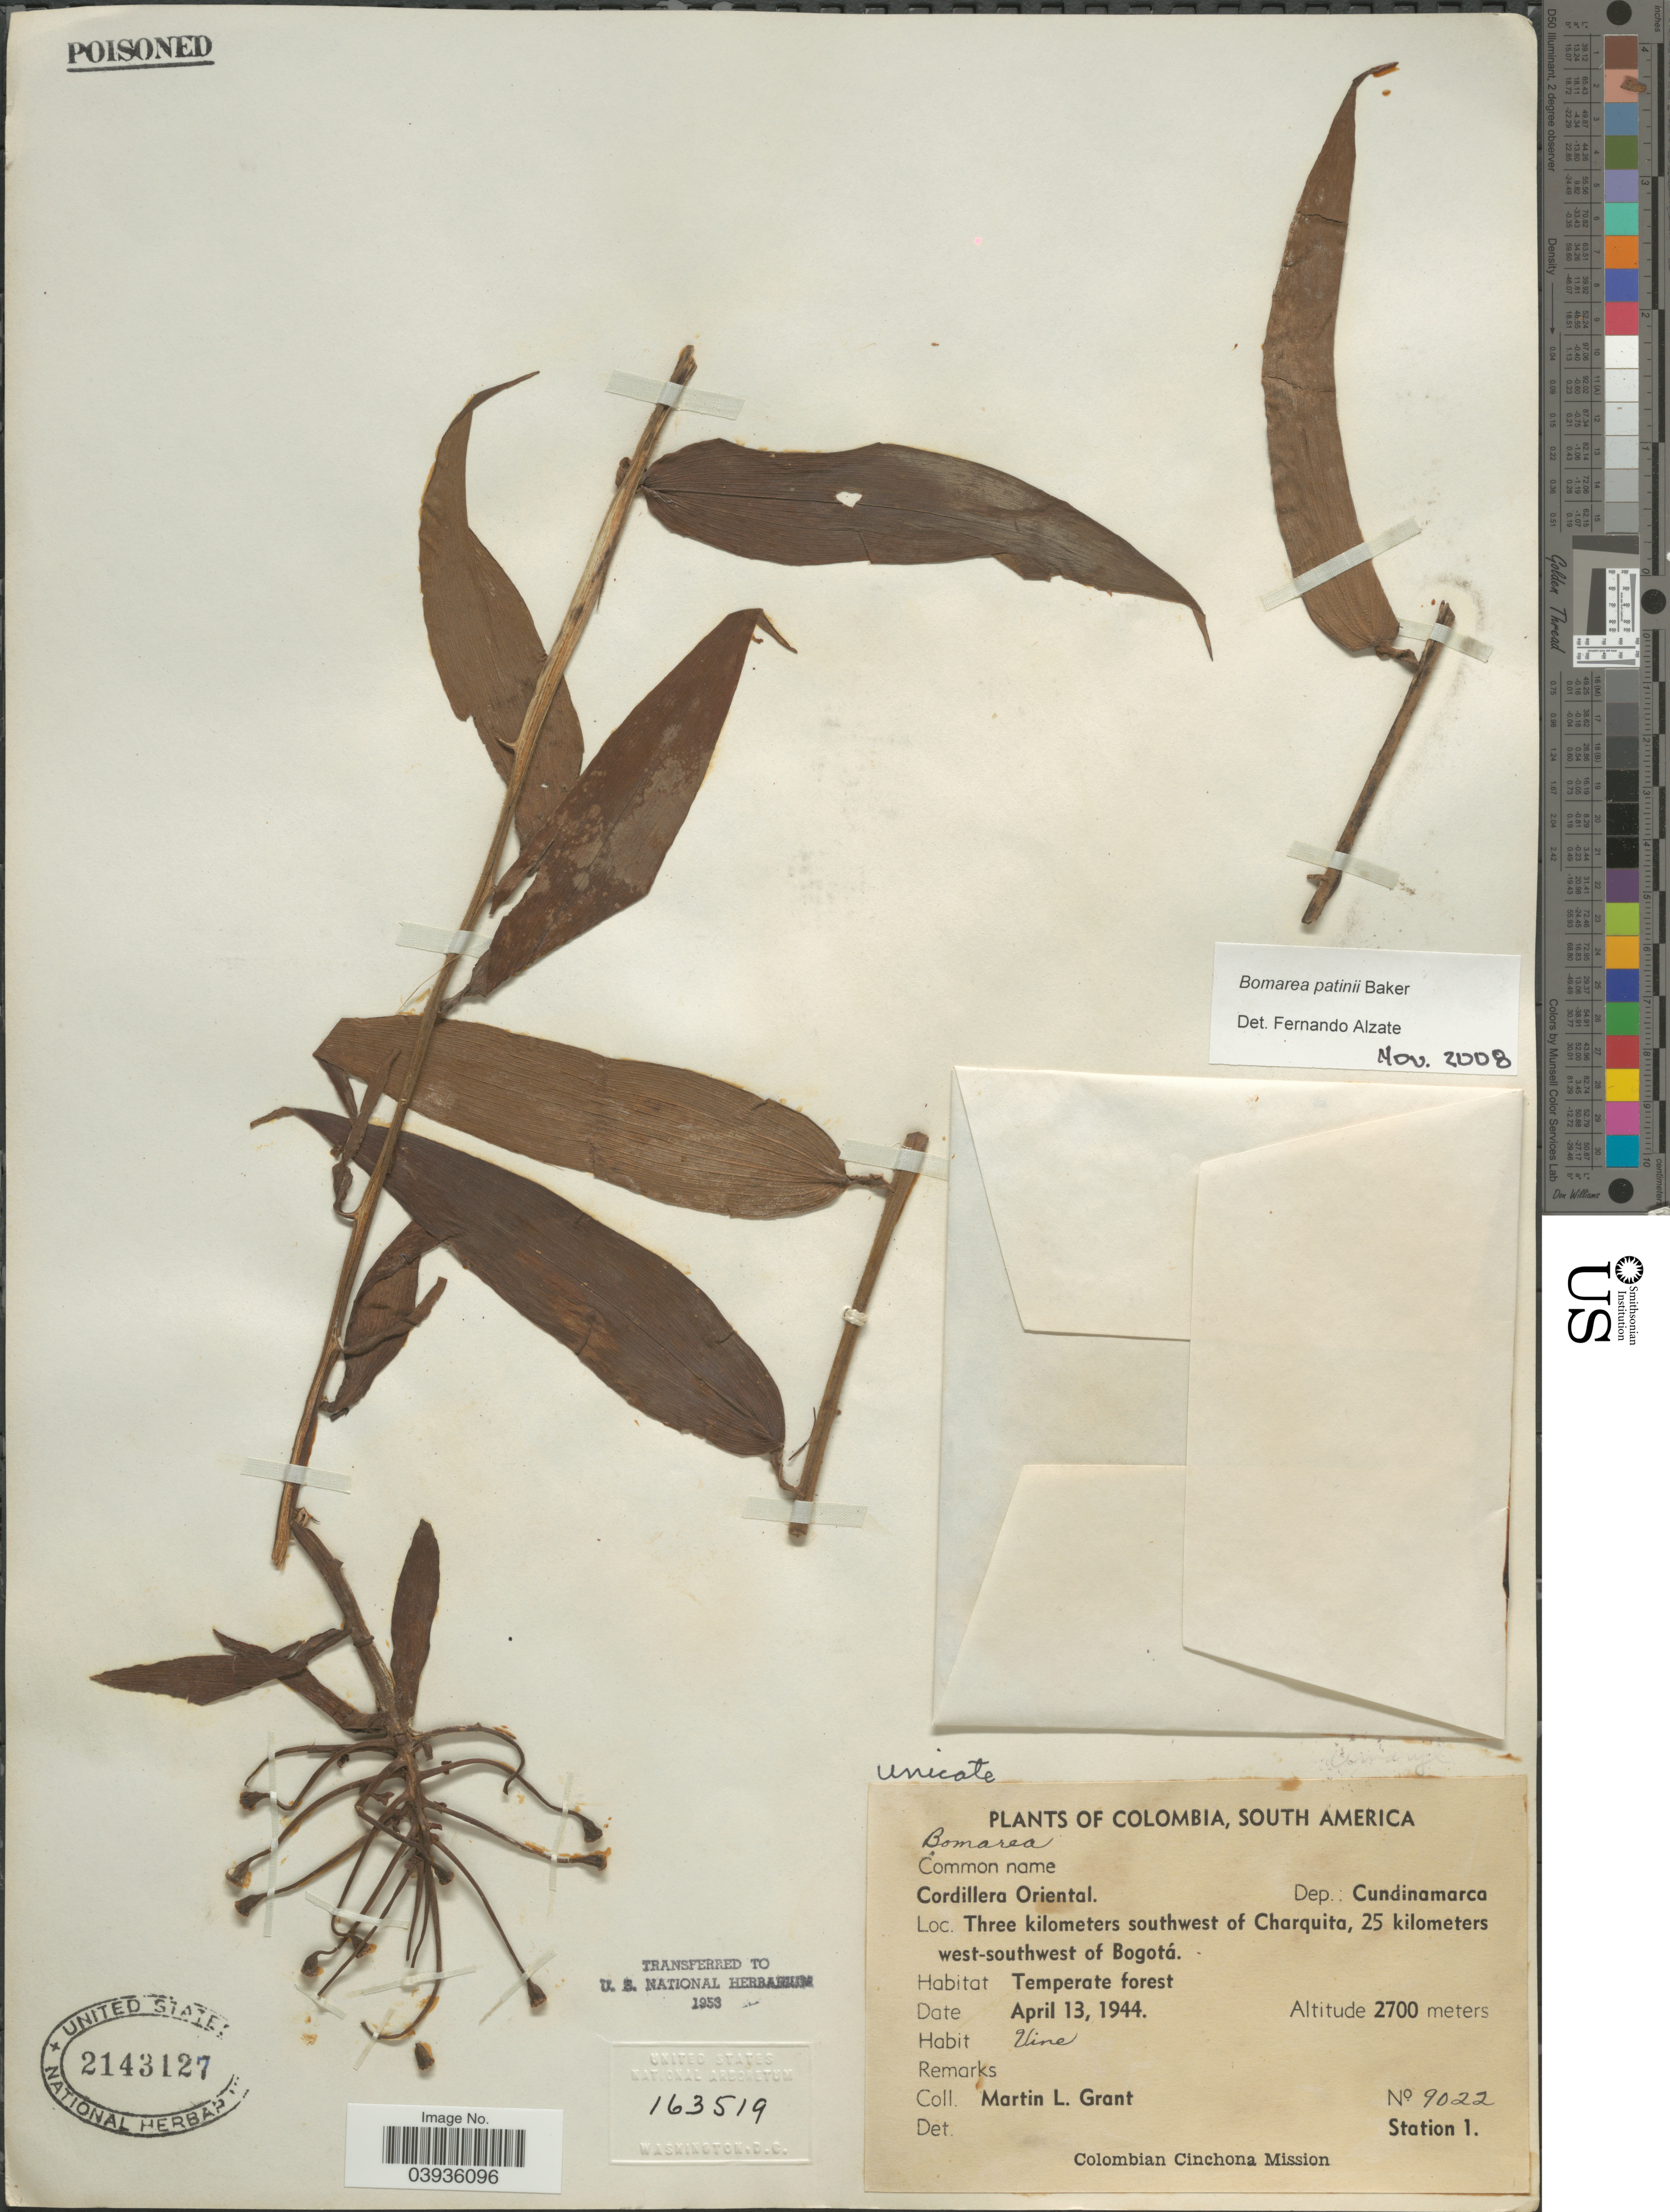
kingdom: Plantae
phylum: Tracheophyta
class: Liliopsida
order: Liliales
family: Alstroemeriaceae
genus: Bomarea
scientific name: Bomarea patinii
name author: Baker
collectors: M. L. Grant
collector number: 9022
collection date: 1944-04-13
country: Colombia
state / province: Cundinamarca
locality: Cordillera Oriental. Dep.: Cundinamarca. Three kilometers southwest of Charquita, 25 kilometers west-southwest of Bogotá.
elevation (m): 2700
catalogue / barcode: US 2143127